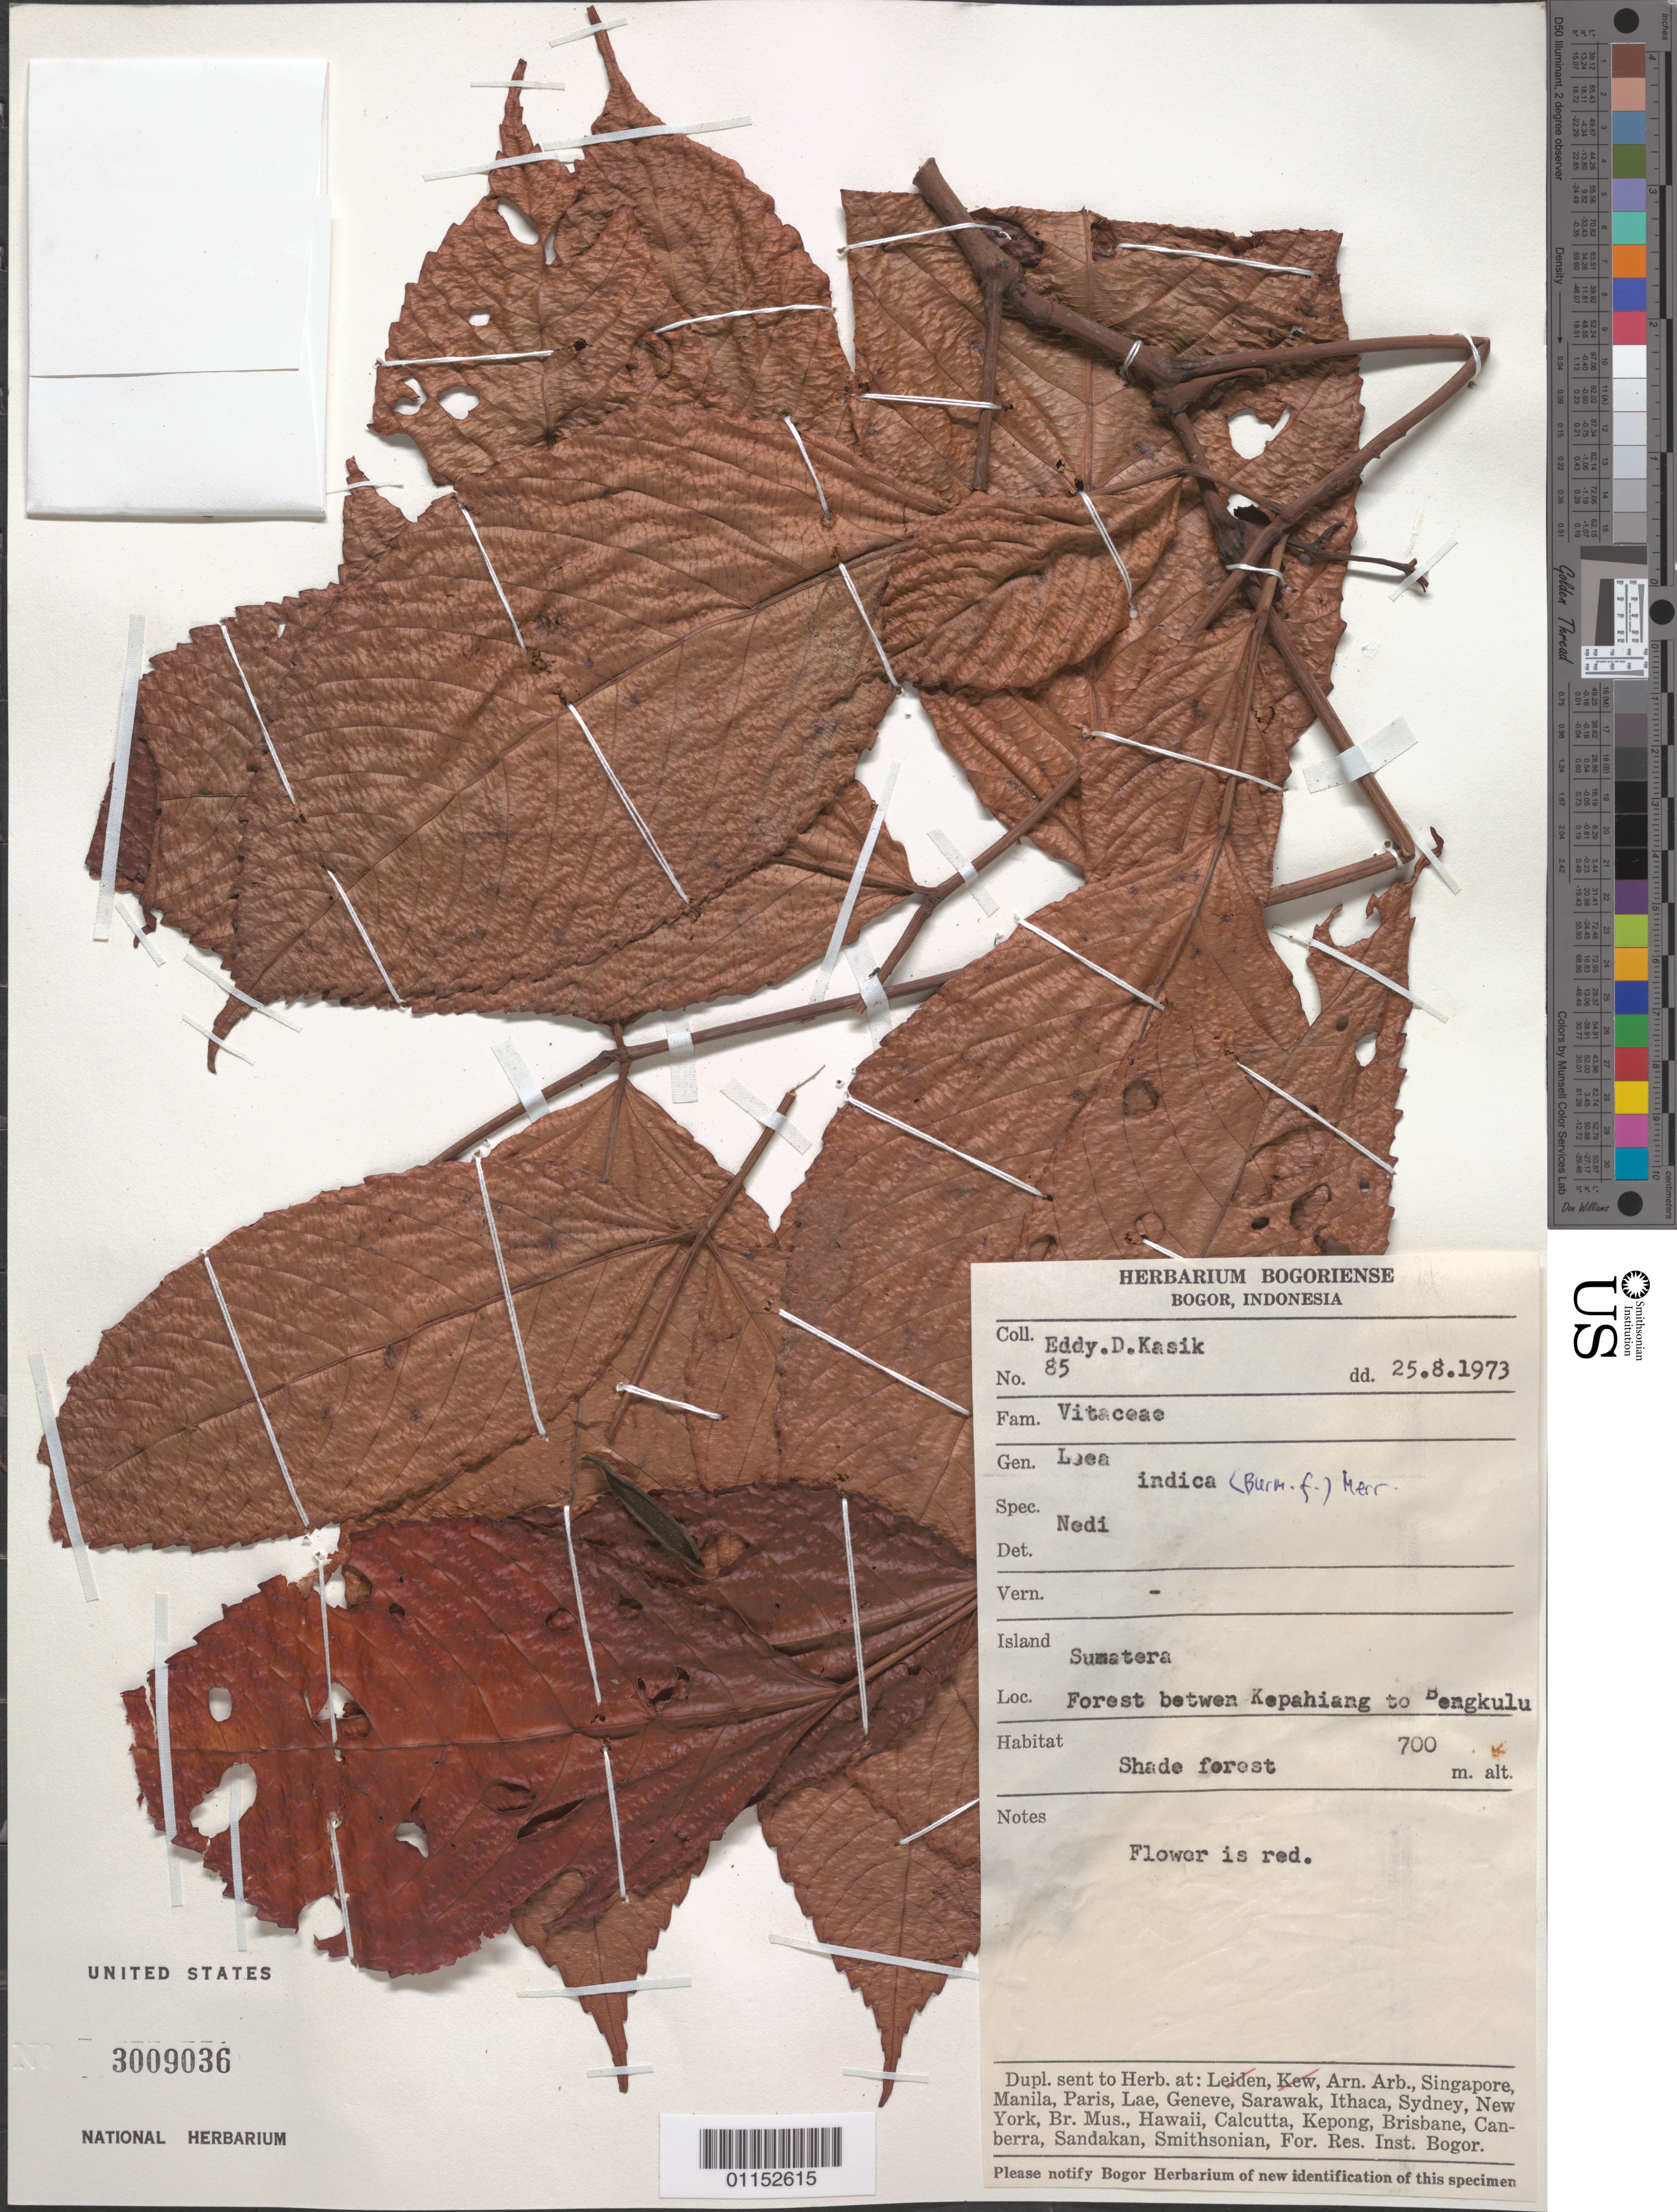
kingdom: Plantae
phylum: Tracheophyta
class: Magnoliopsida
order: Vitales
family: Vitaceae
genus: Leea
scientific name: Leea indica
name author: (Burm. f.) Merr.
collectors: E. Kasik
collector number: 85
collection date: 1973-08-25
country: Indonesia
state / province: Sumatra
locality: Forest between Kepahiang to Bengkulu.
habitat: Shade forest.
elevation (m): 700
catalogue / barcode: US 3009036